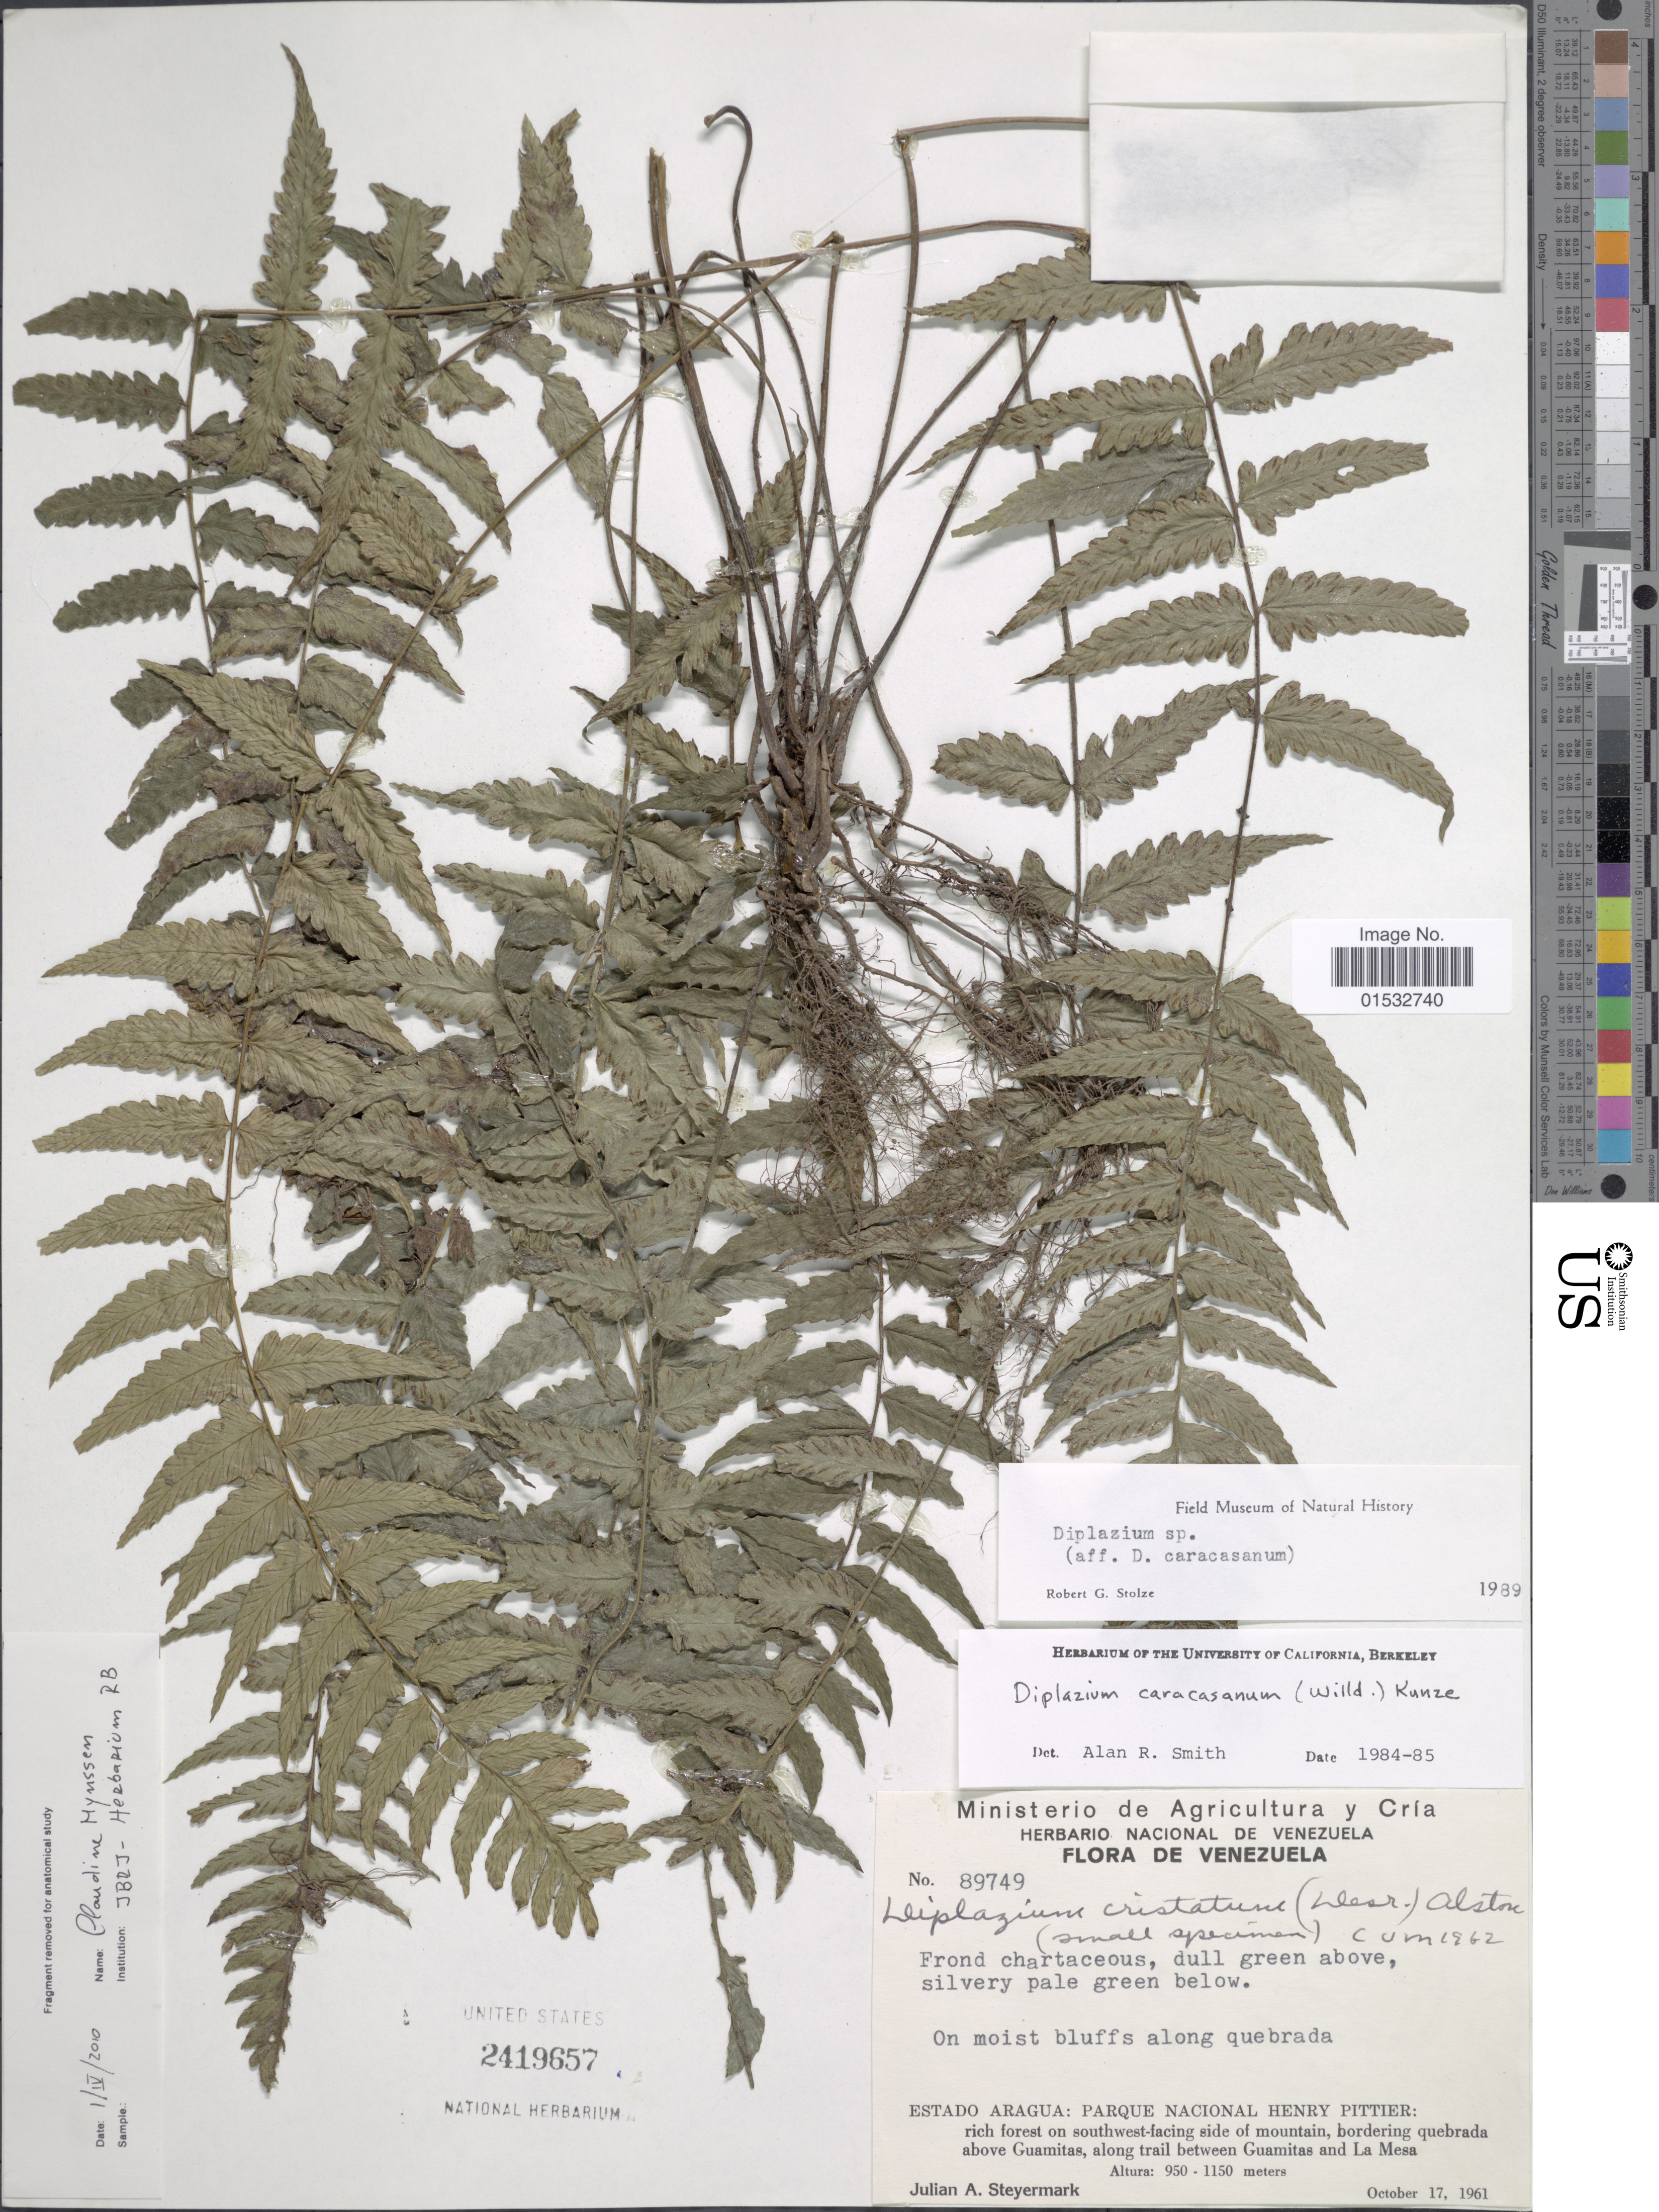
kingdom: Plantae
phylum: Tracheophyta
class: Polypodiopsida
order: Polypodiales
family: Athyriaceae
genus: Diplazium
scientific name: Diplazium caracasanum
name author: (Wild) Kunze ex Krone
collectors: J. Steyermark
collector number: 89749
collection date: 1961-10-17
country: Venezuela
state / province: Aragua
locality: Parque Nacional Henry Pittier: rich forest on southwest-facing side of mountain, bordering quebrada above Guamitas, along trail between Guamitas and La Mesa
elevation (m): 950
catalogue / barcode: US 2419657